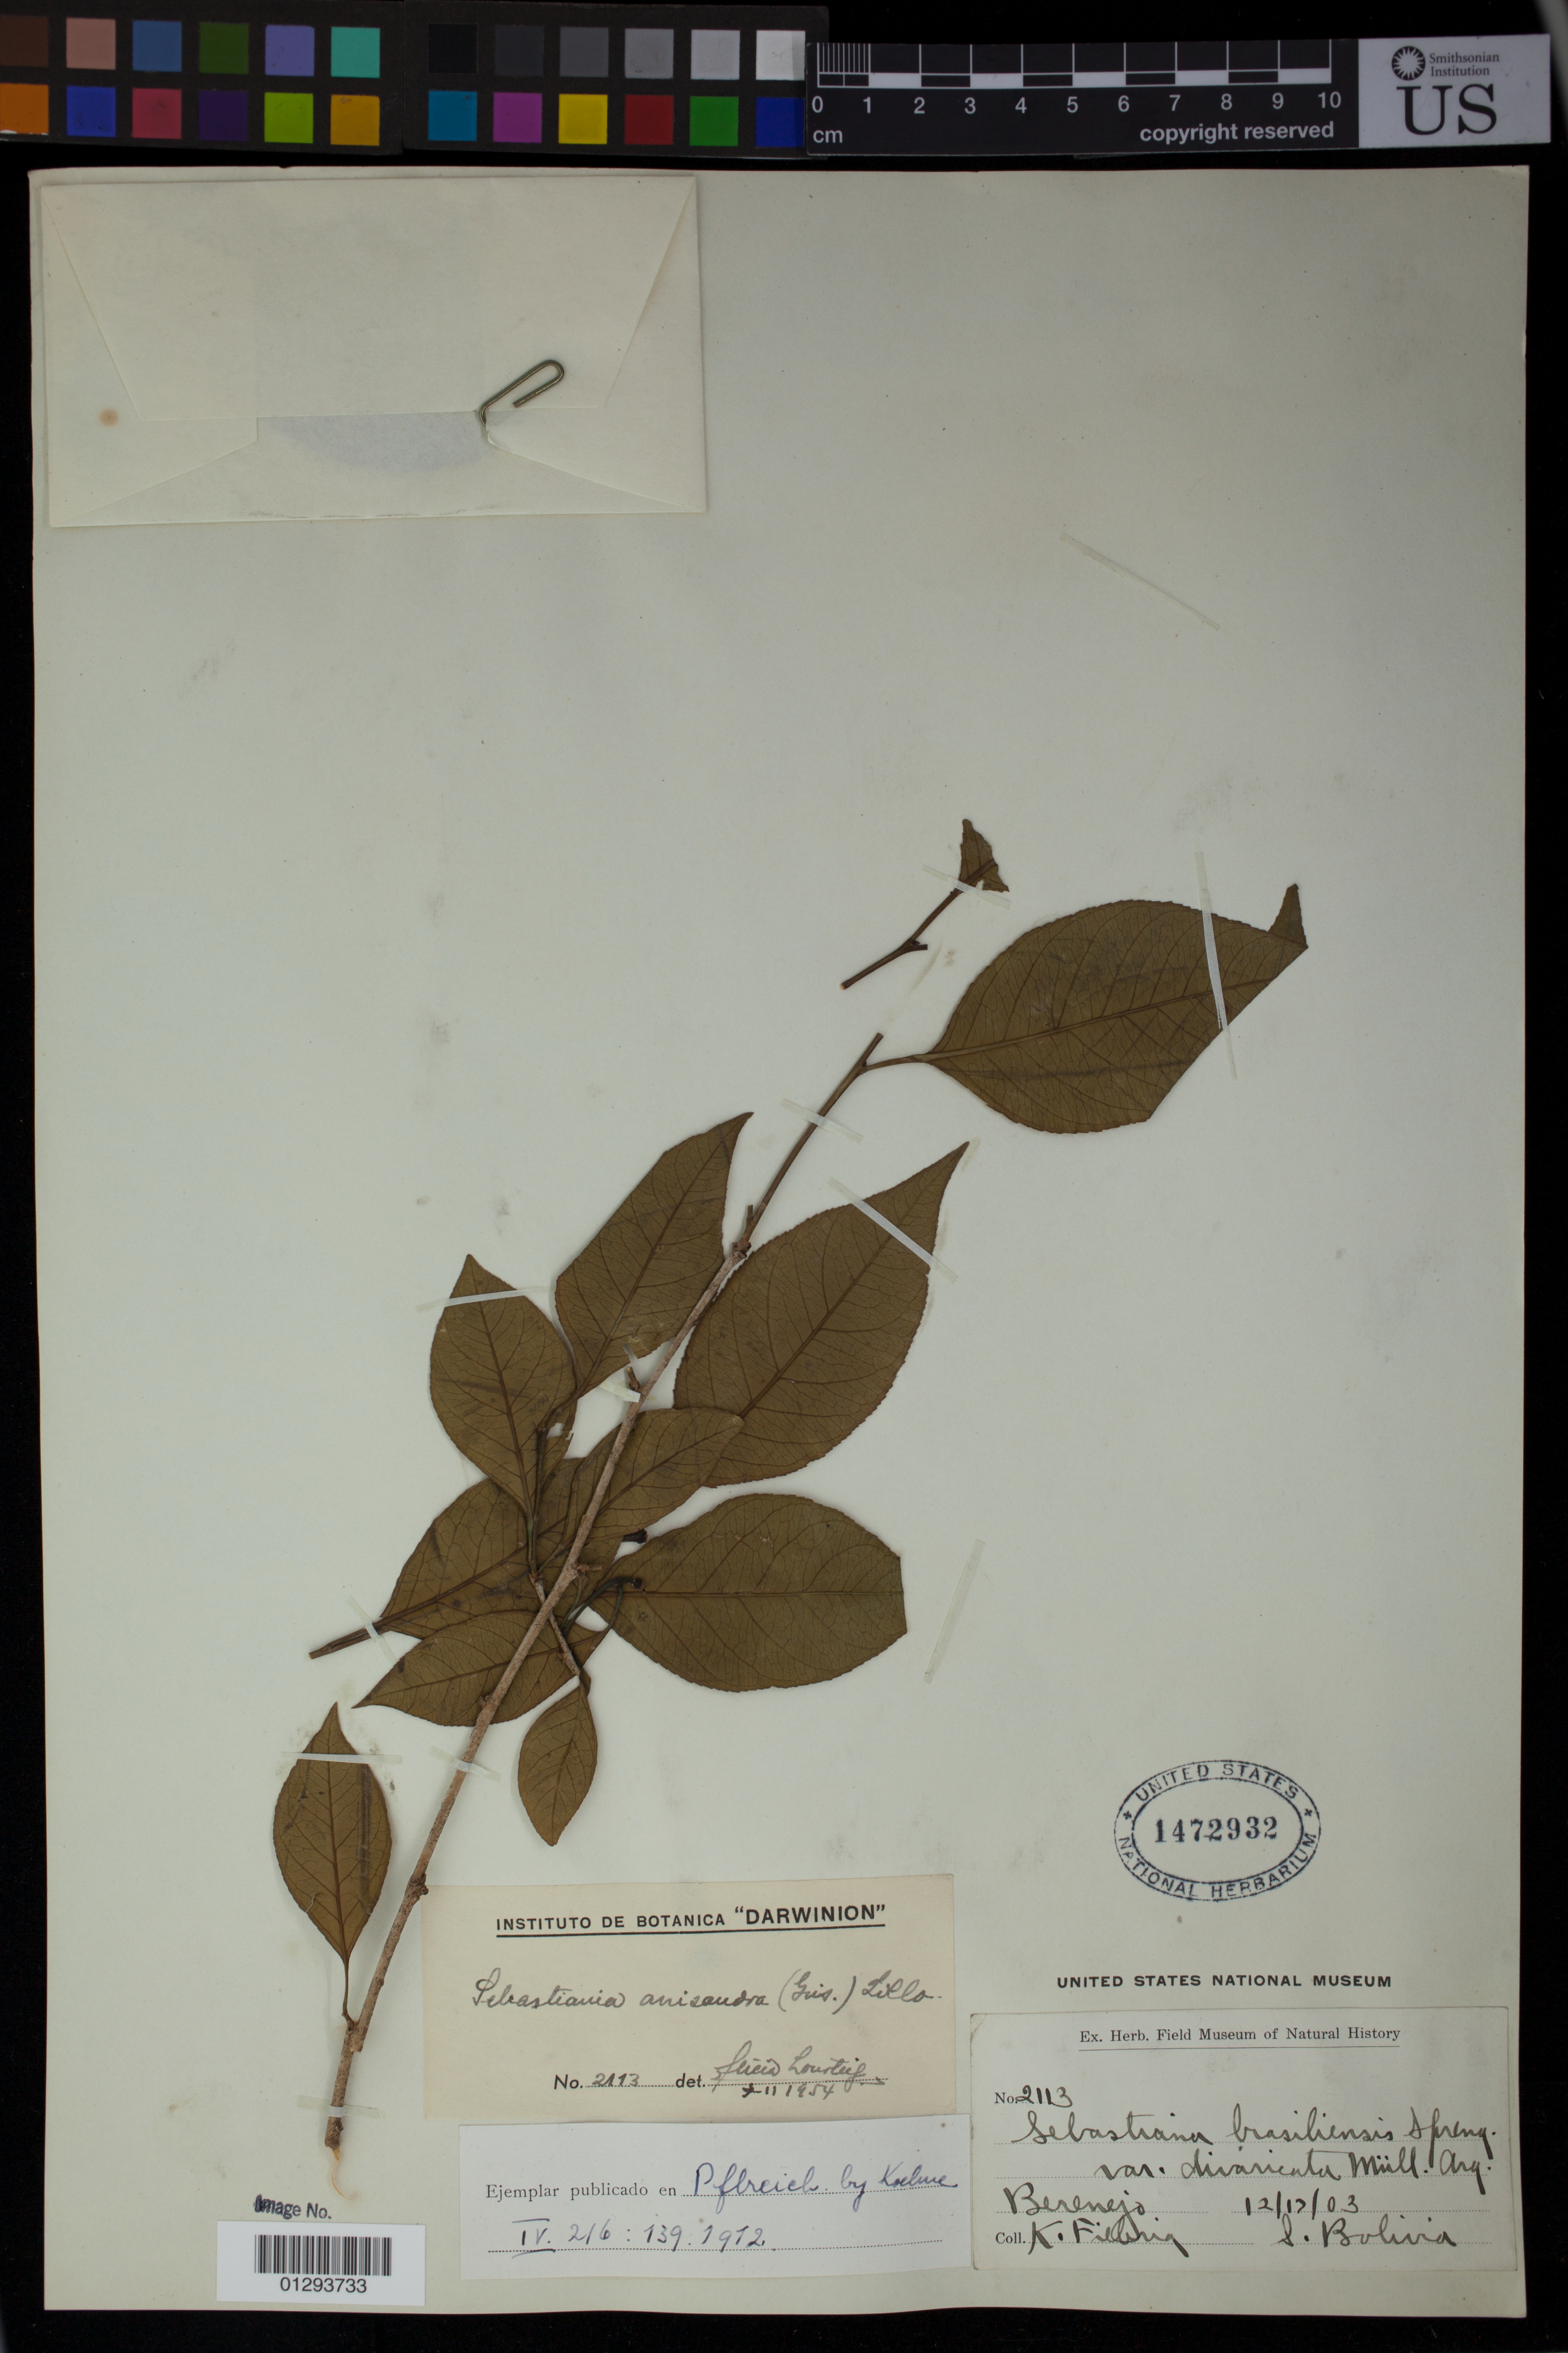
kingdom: Plantae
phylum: Tracheophyta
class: Magnoliopsida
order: Malpighiales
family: Euphorbiaceae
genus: Sebastiania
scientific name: Sebastiania anisandra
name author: (Griseb.) Lillo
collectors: K. Fiebrig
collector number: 2113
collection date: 1903-12-17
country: Bolivia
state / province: Tarija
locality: Berenejo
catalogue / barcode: US 1472932